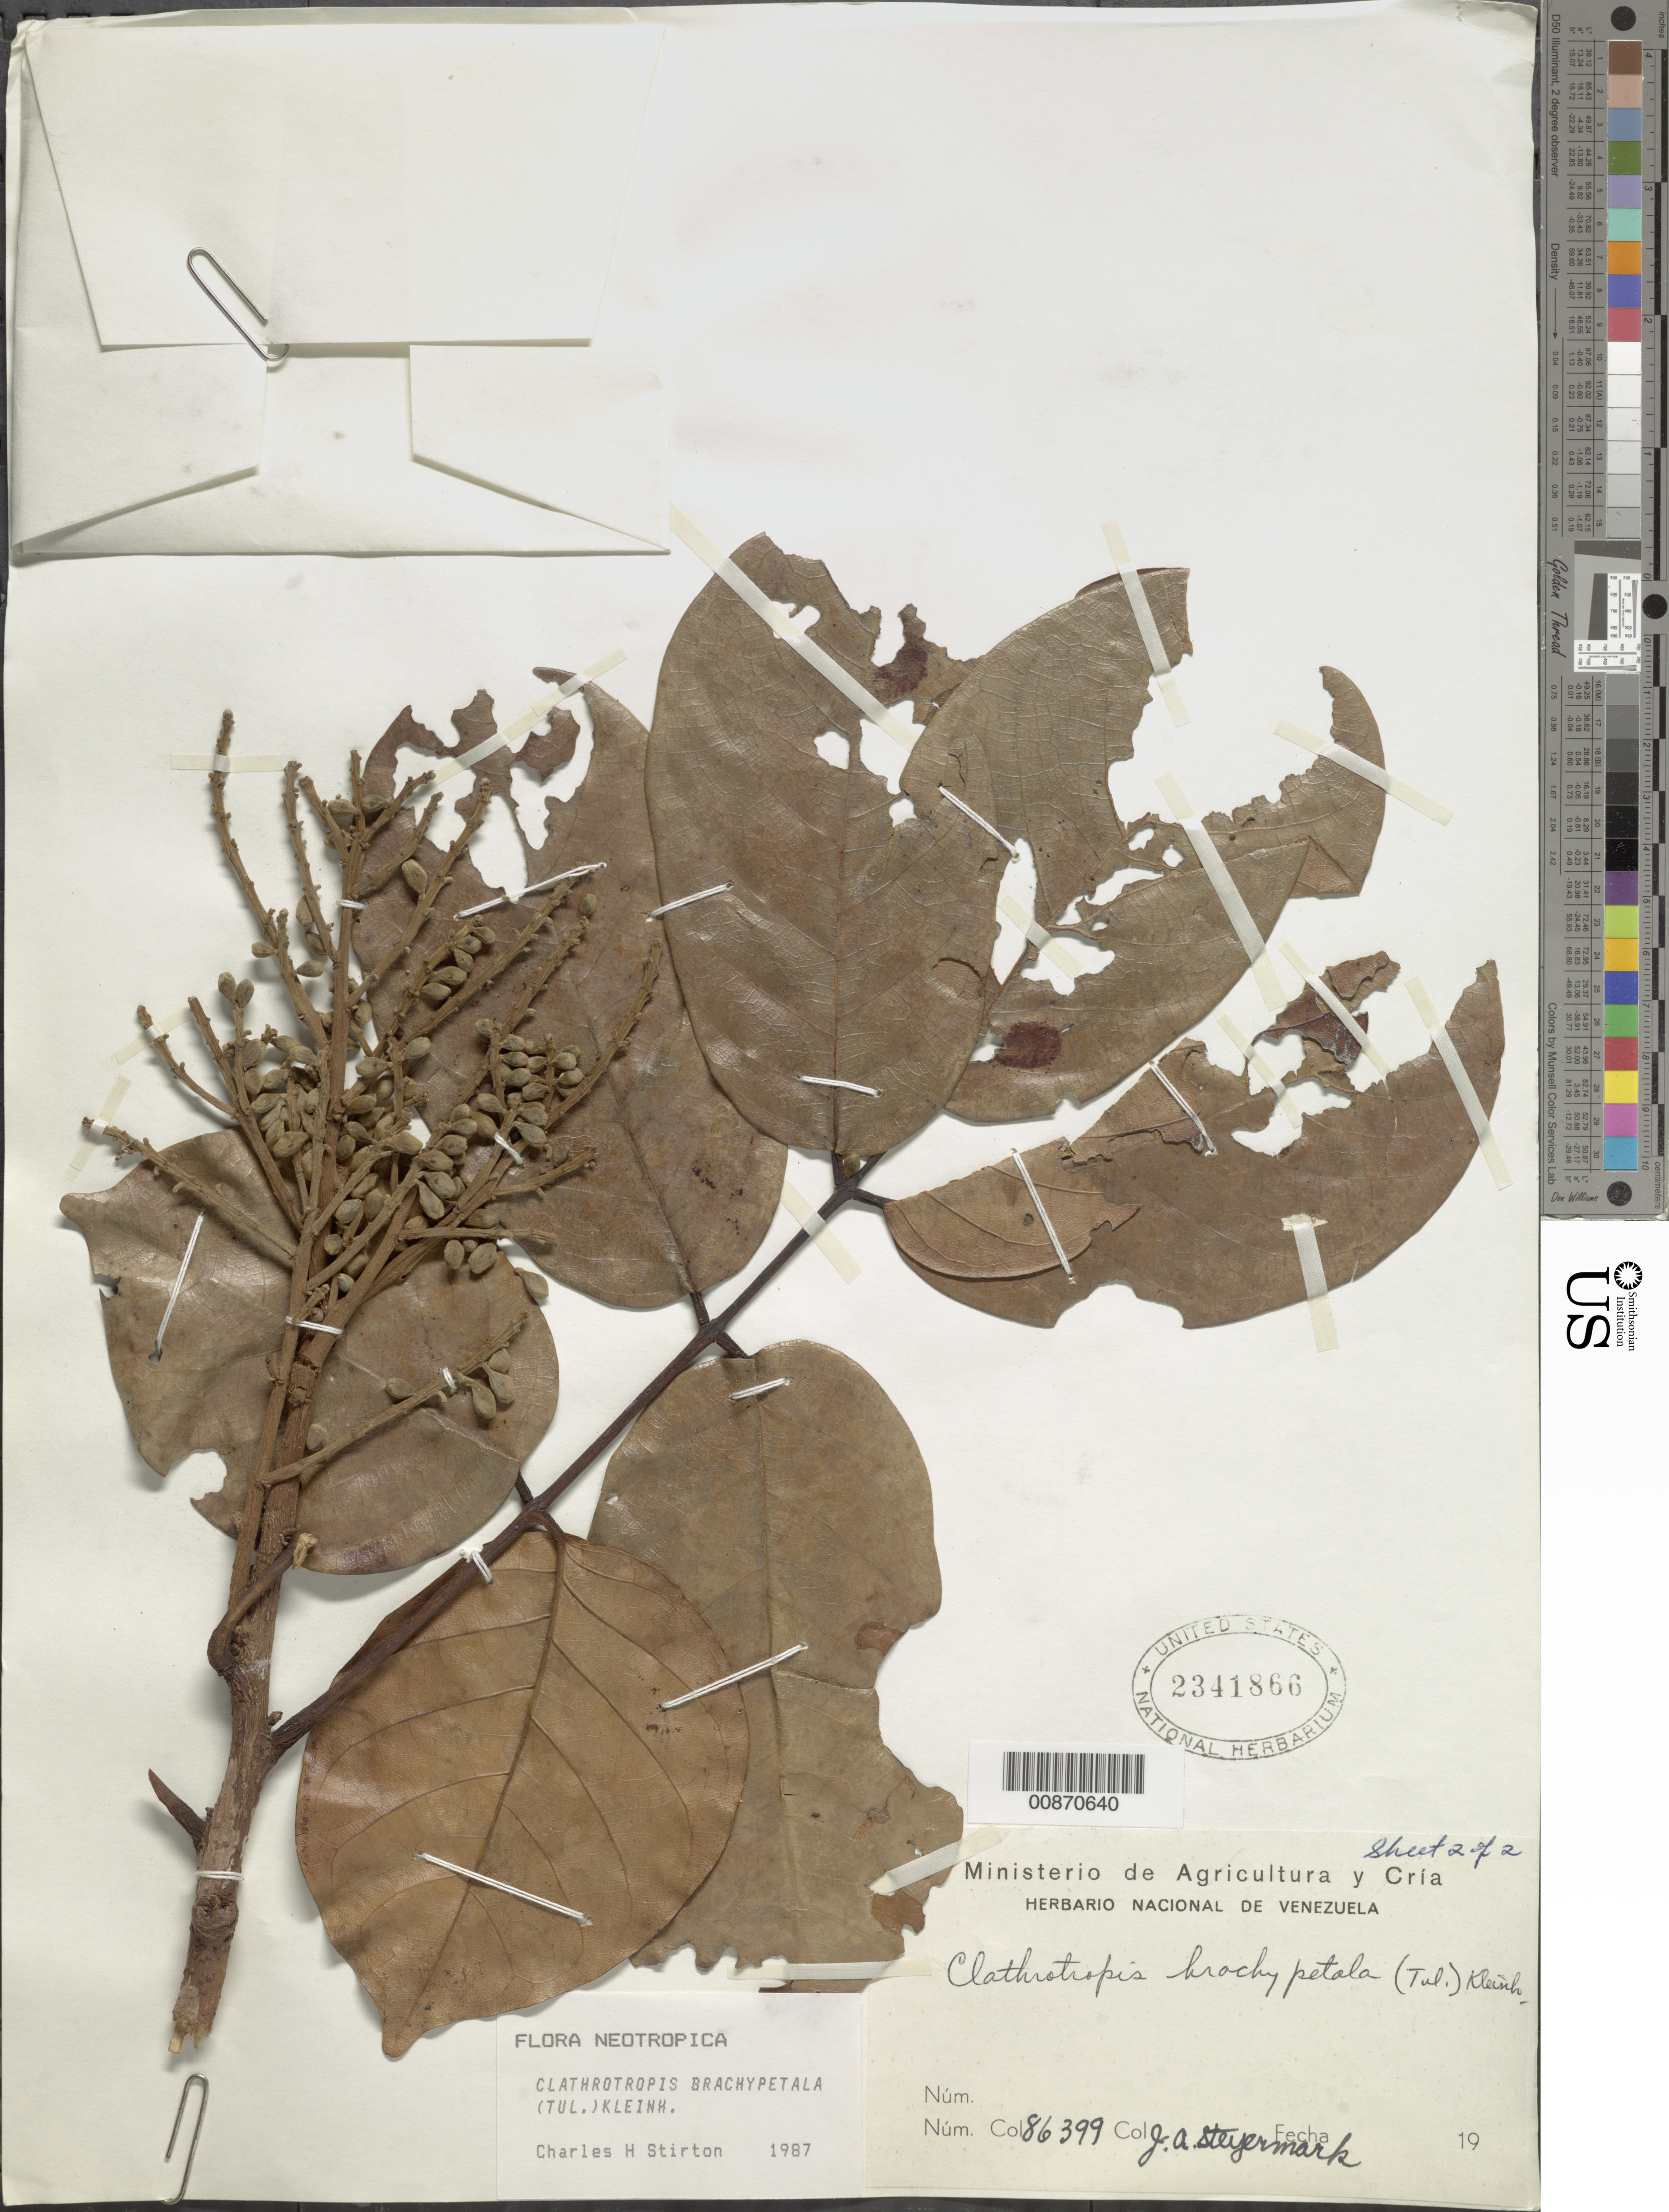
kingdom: Plantae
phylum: Tracheophyta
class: Magnoliopsida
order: Fabales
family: Fabaceae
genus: Clathrotropis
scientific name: Clathrotropis brachypetala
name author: (Tul.) Kleinh.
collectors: J. Steyermark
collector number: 86399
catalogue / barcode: US 2341866